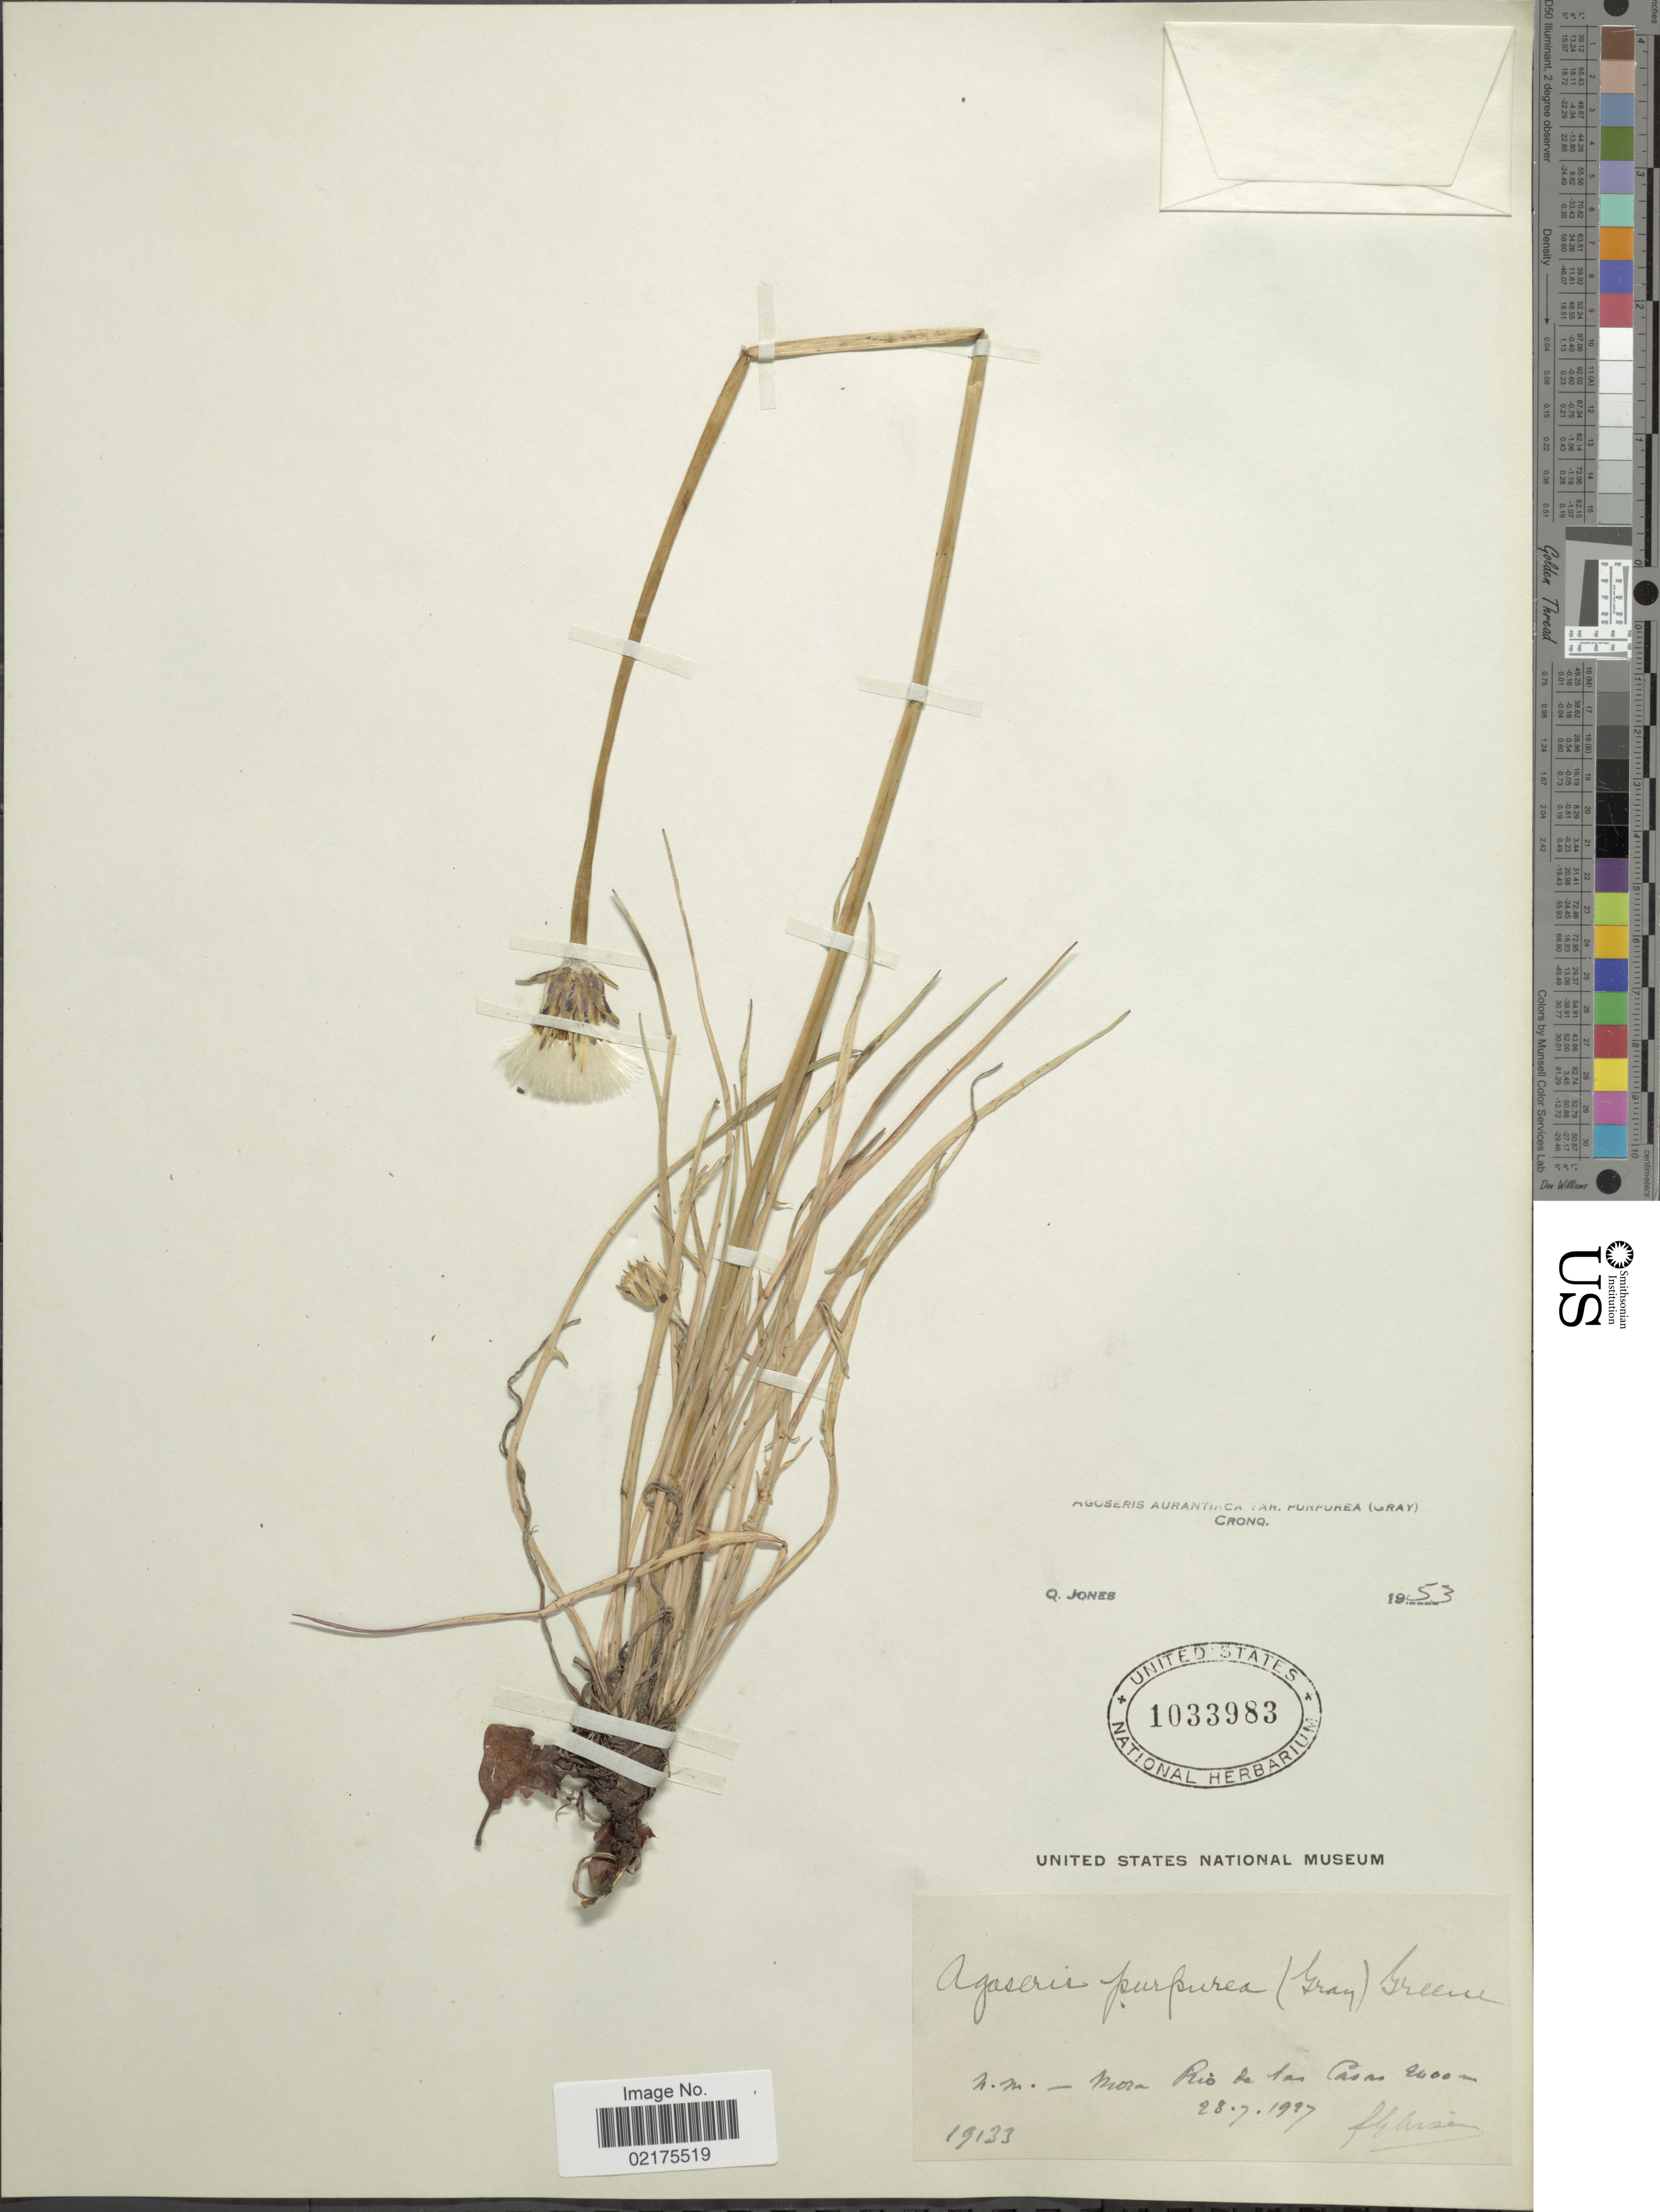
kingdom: Plantae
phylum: Tracheophyta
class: Magnoliopsida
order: Asterales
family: Asteraceae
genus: Agoseris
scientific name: Agoseris aurantiaca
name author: (Hook.) Greene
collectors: Bro. G. Arsène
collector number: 19133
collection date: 1997-07-28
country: United States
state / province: New Mexico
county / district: Mora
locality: Rio de La Casa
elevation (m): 2400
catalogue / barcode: US 1033983